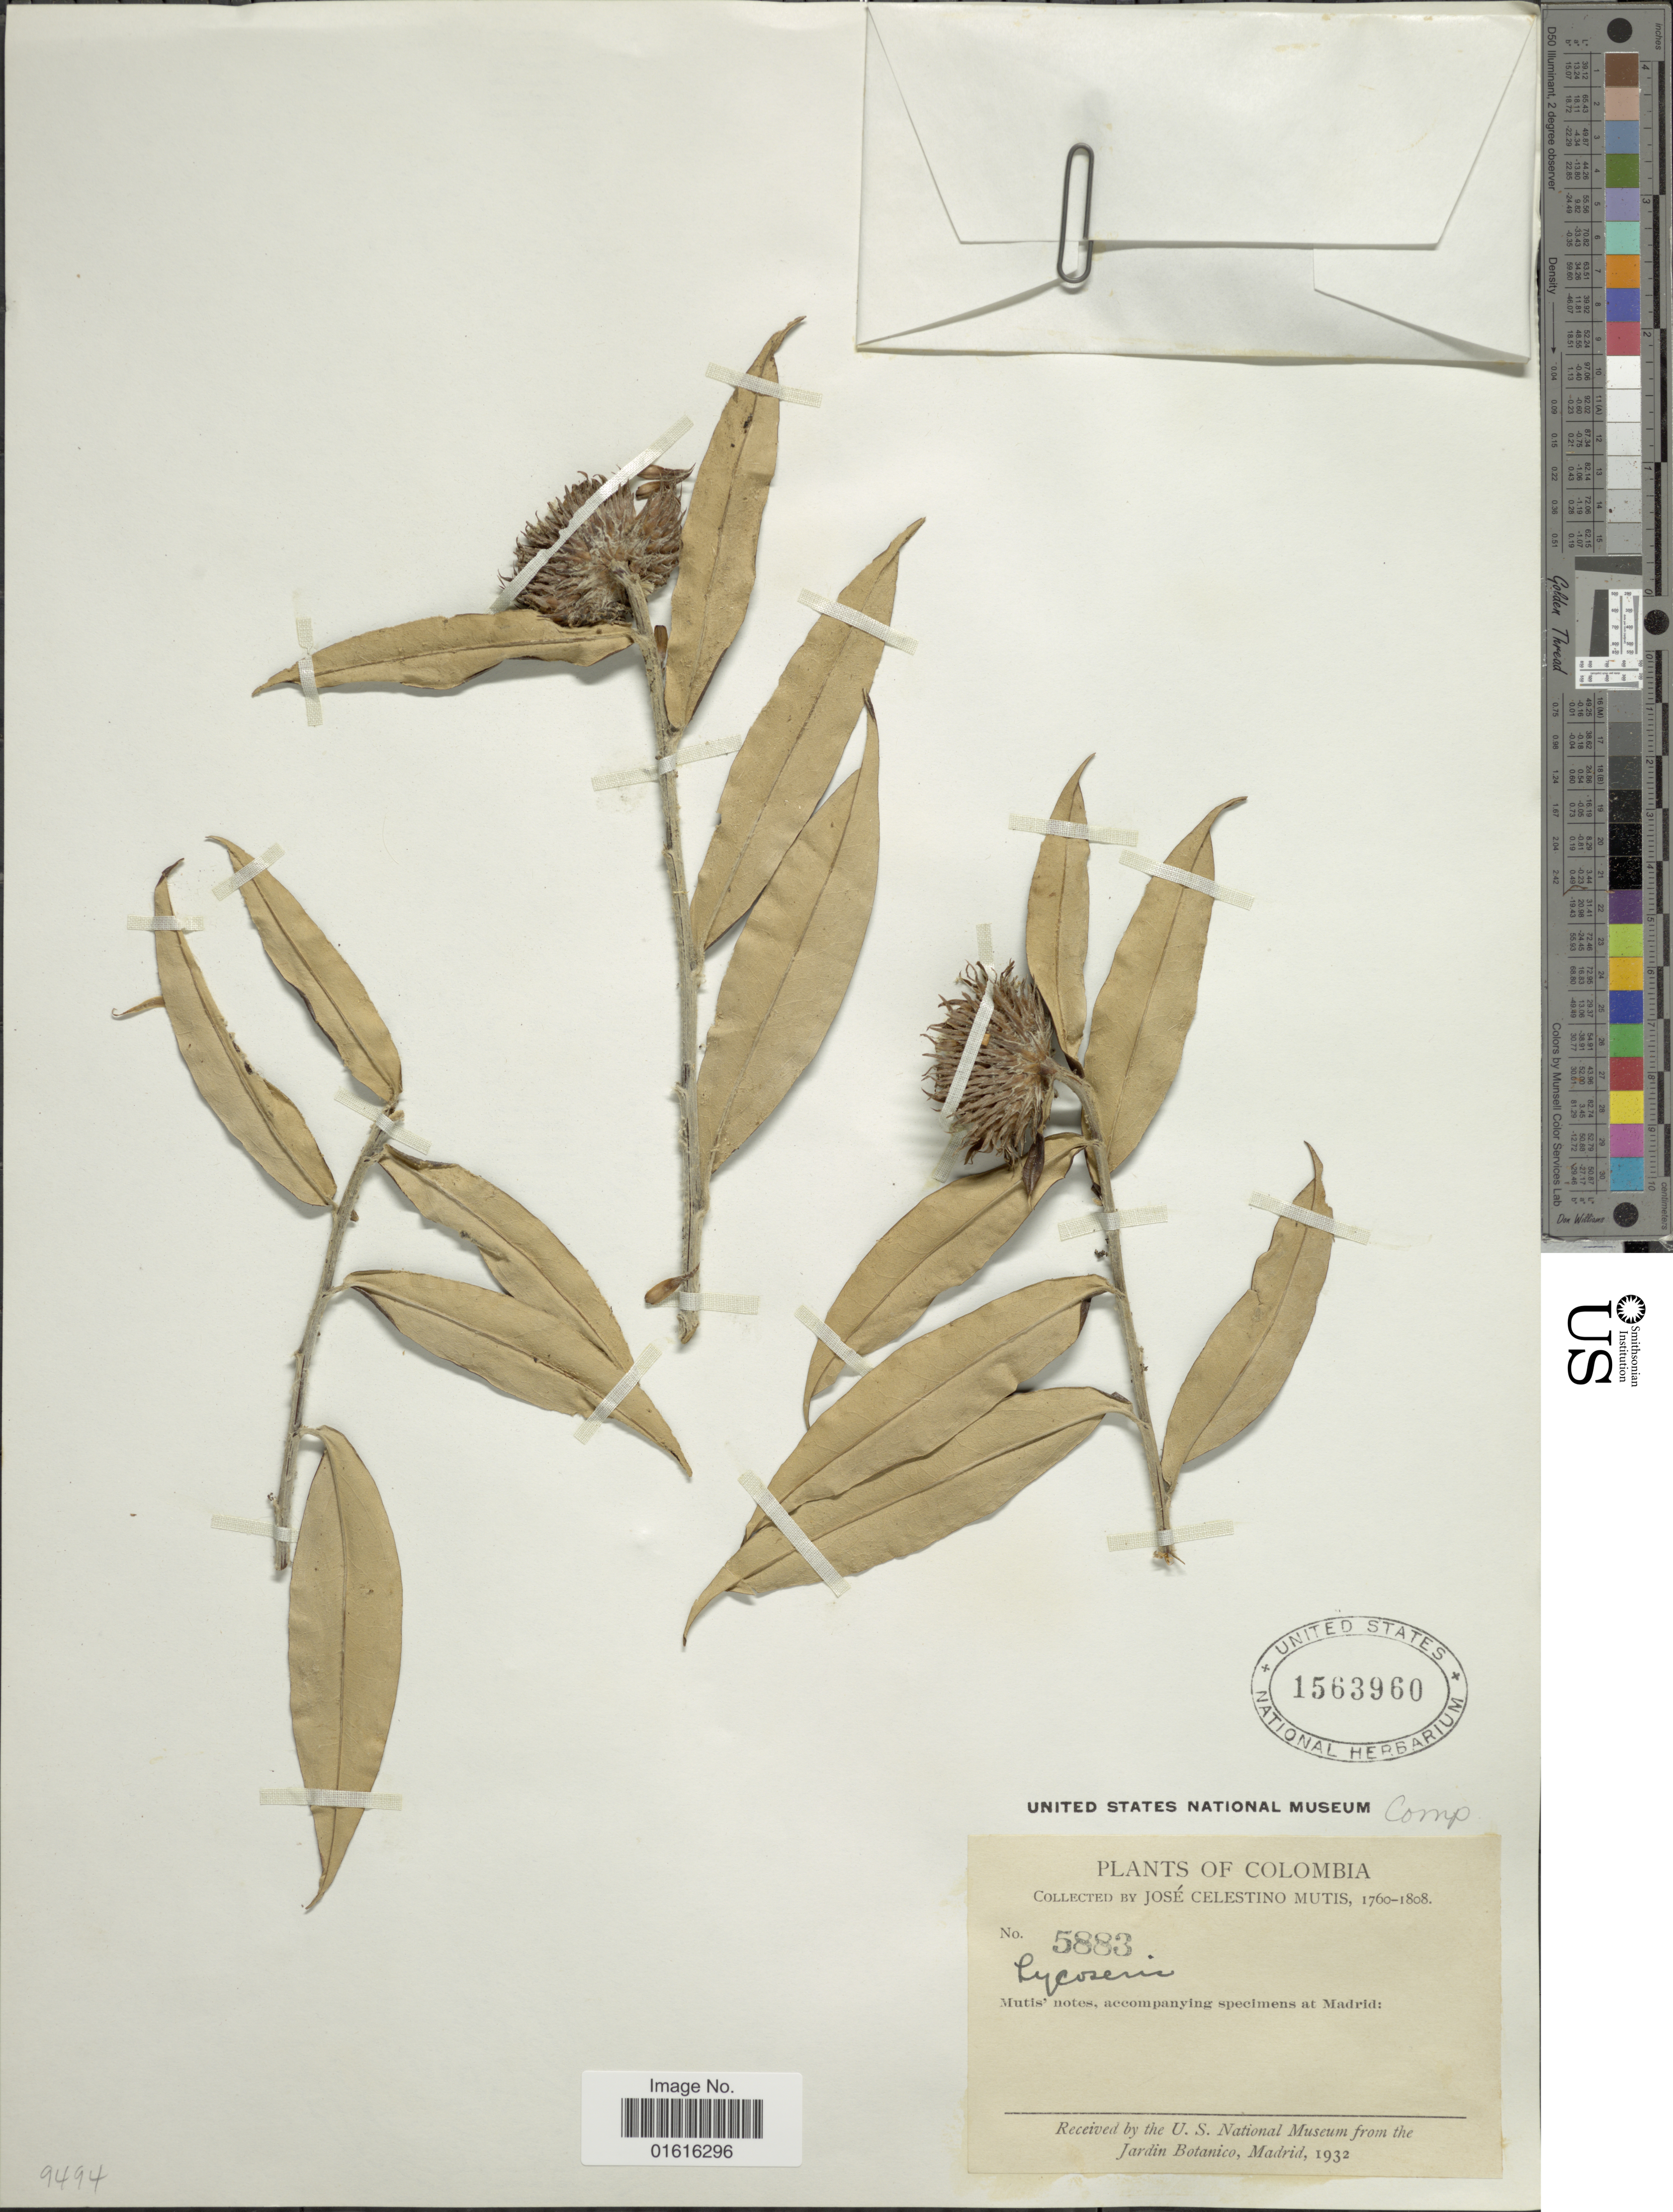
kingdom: Plantae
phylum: Tracheophyta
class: Magnoliopsida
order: Asterales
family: Asteraceae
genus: Lycoseris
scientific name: Lycoseris mexicana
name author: (L. f.) Cass.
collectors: J. C. B. Mutis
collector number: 5883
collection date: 1760/1808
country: Colombia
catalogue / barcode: US 1563960